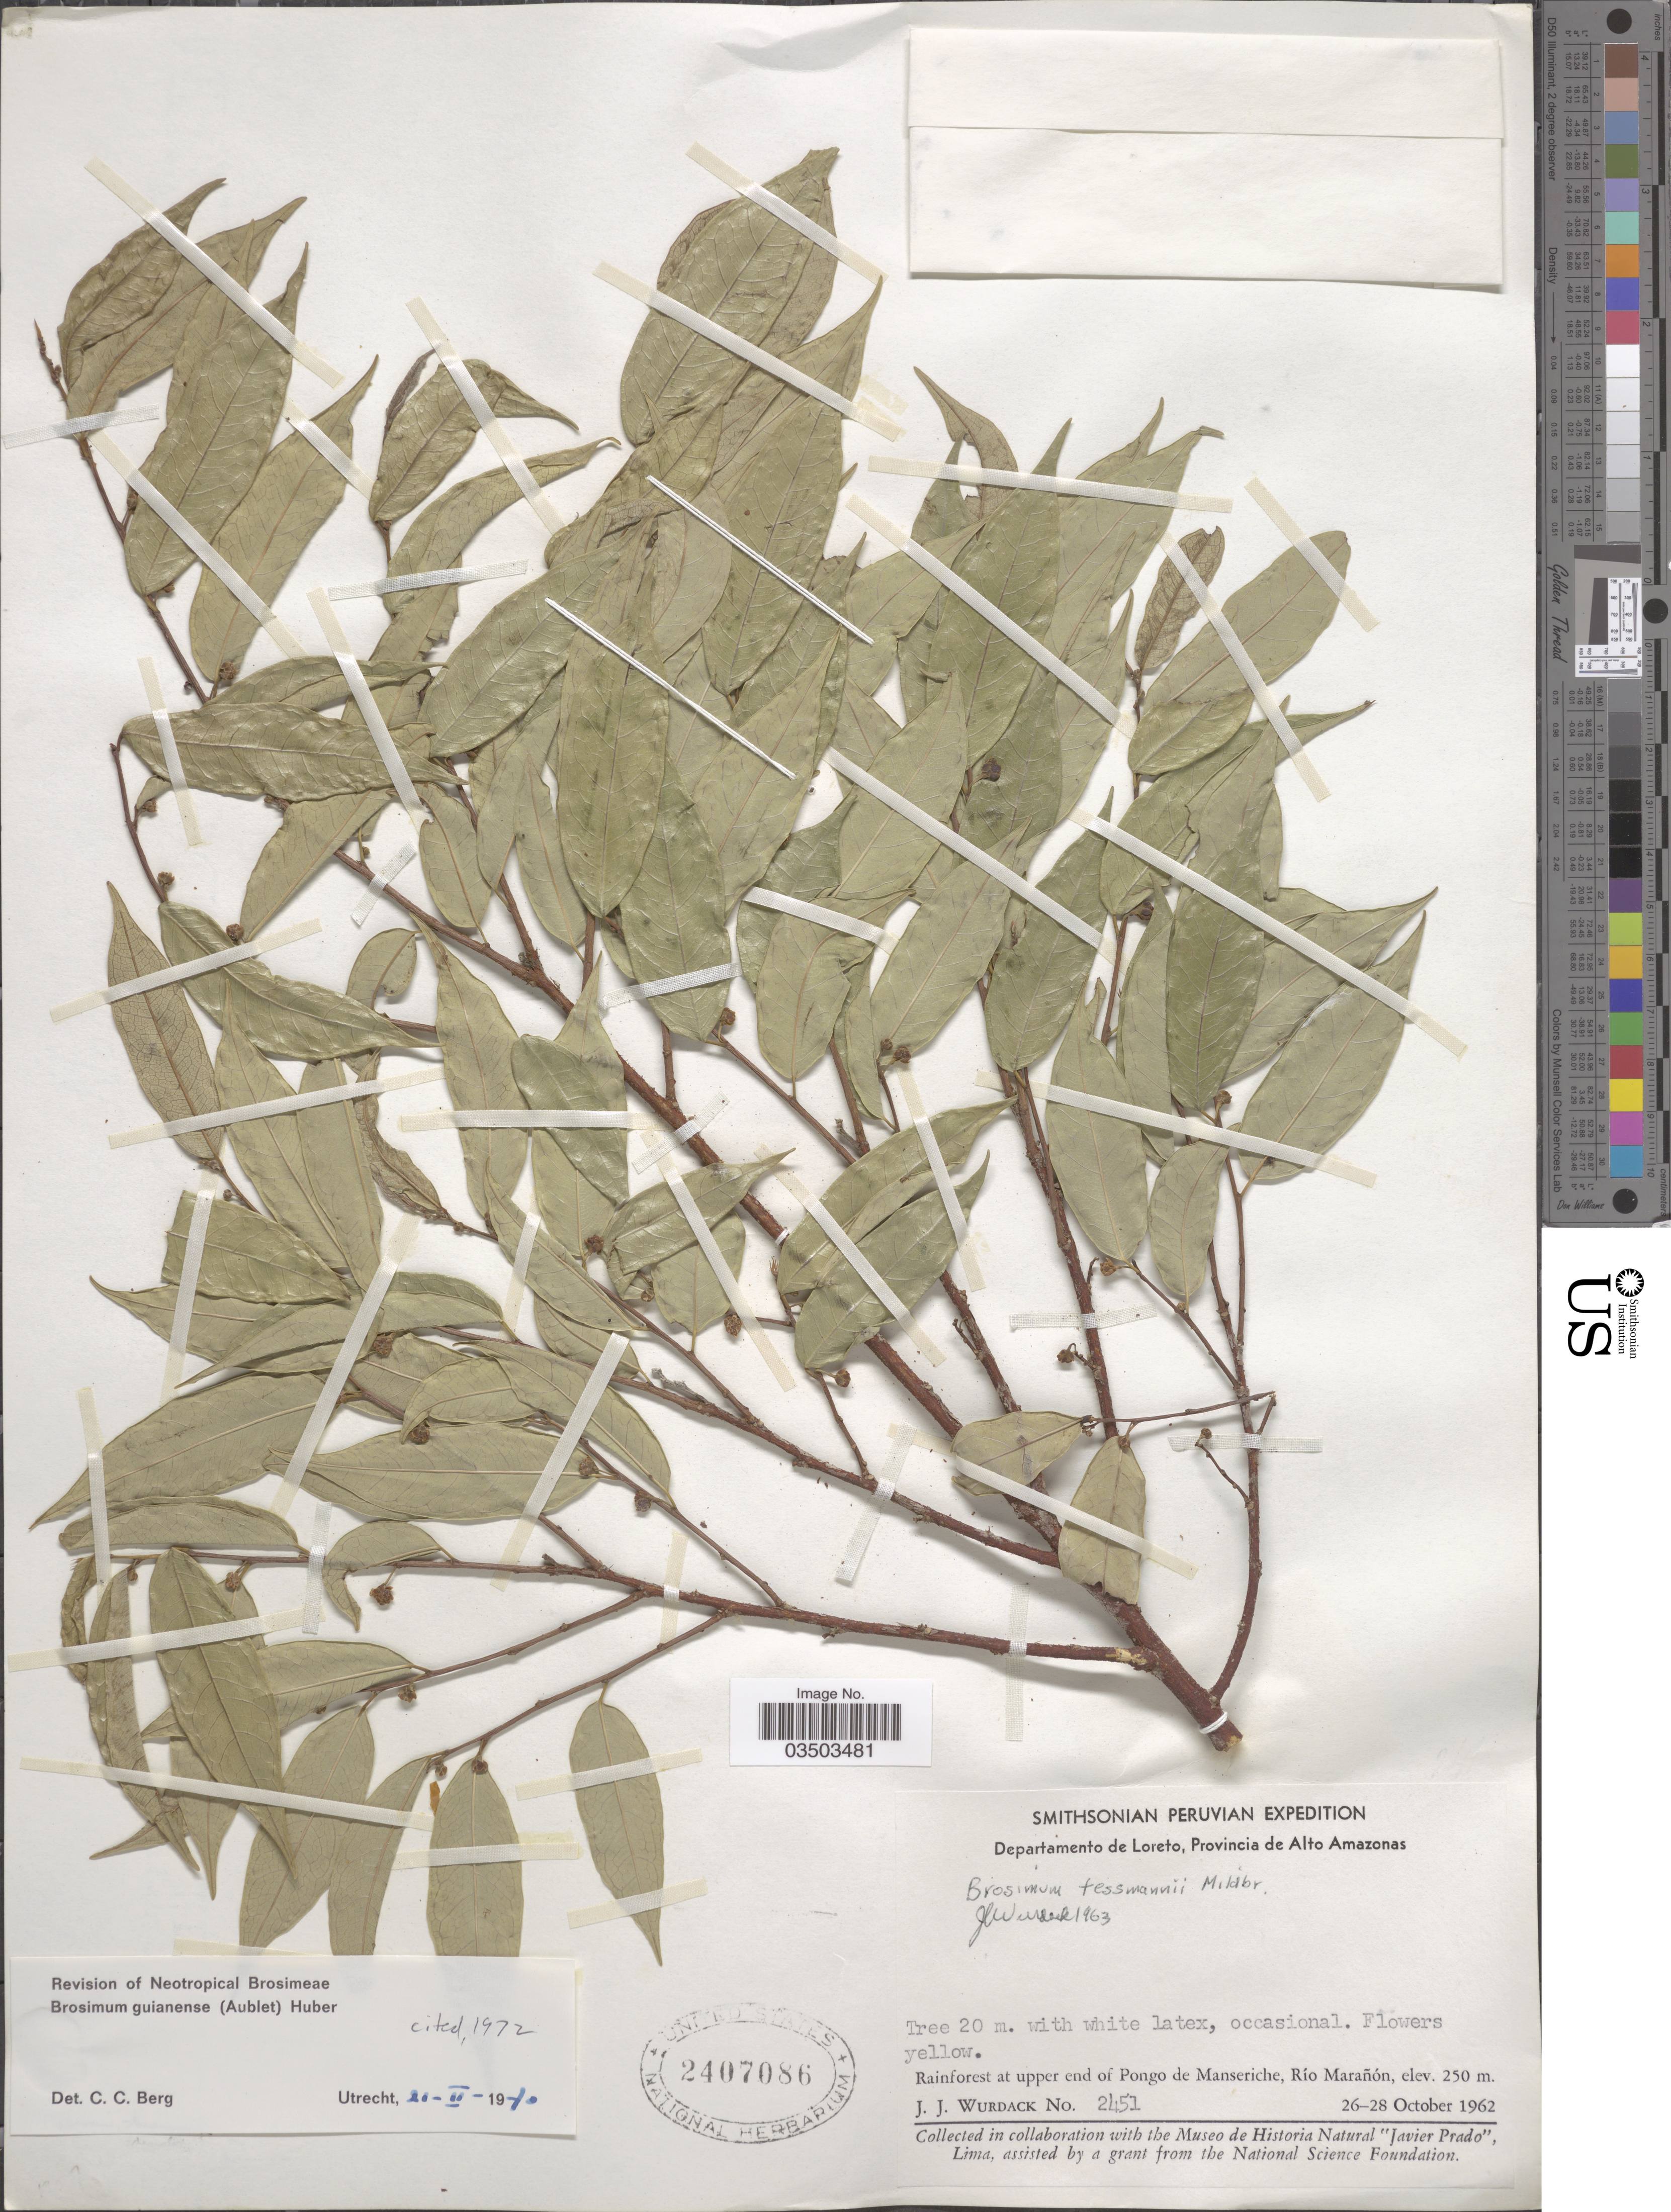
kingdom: Plantae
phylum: Tracheophyta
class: Magnoliopsida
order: Rosales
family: Moraceae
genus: Brosimum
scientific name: Brosimum guianense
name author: (Aubl.) Huber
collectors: J. J. Wurdack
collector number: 2451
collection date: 1962-10-26/1962-10-28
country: Peru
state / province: Loreto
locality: Departamento de Loreto, Provincia de Alto Amazonas. Rainforest at upper end of Pongo de Manseriche, Río Marañón.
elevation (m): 250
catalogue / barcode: US 2407086